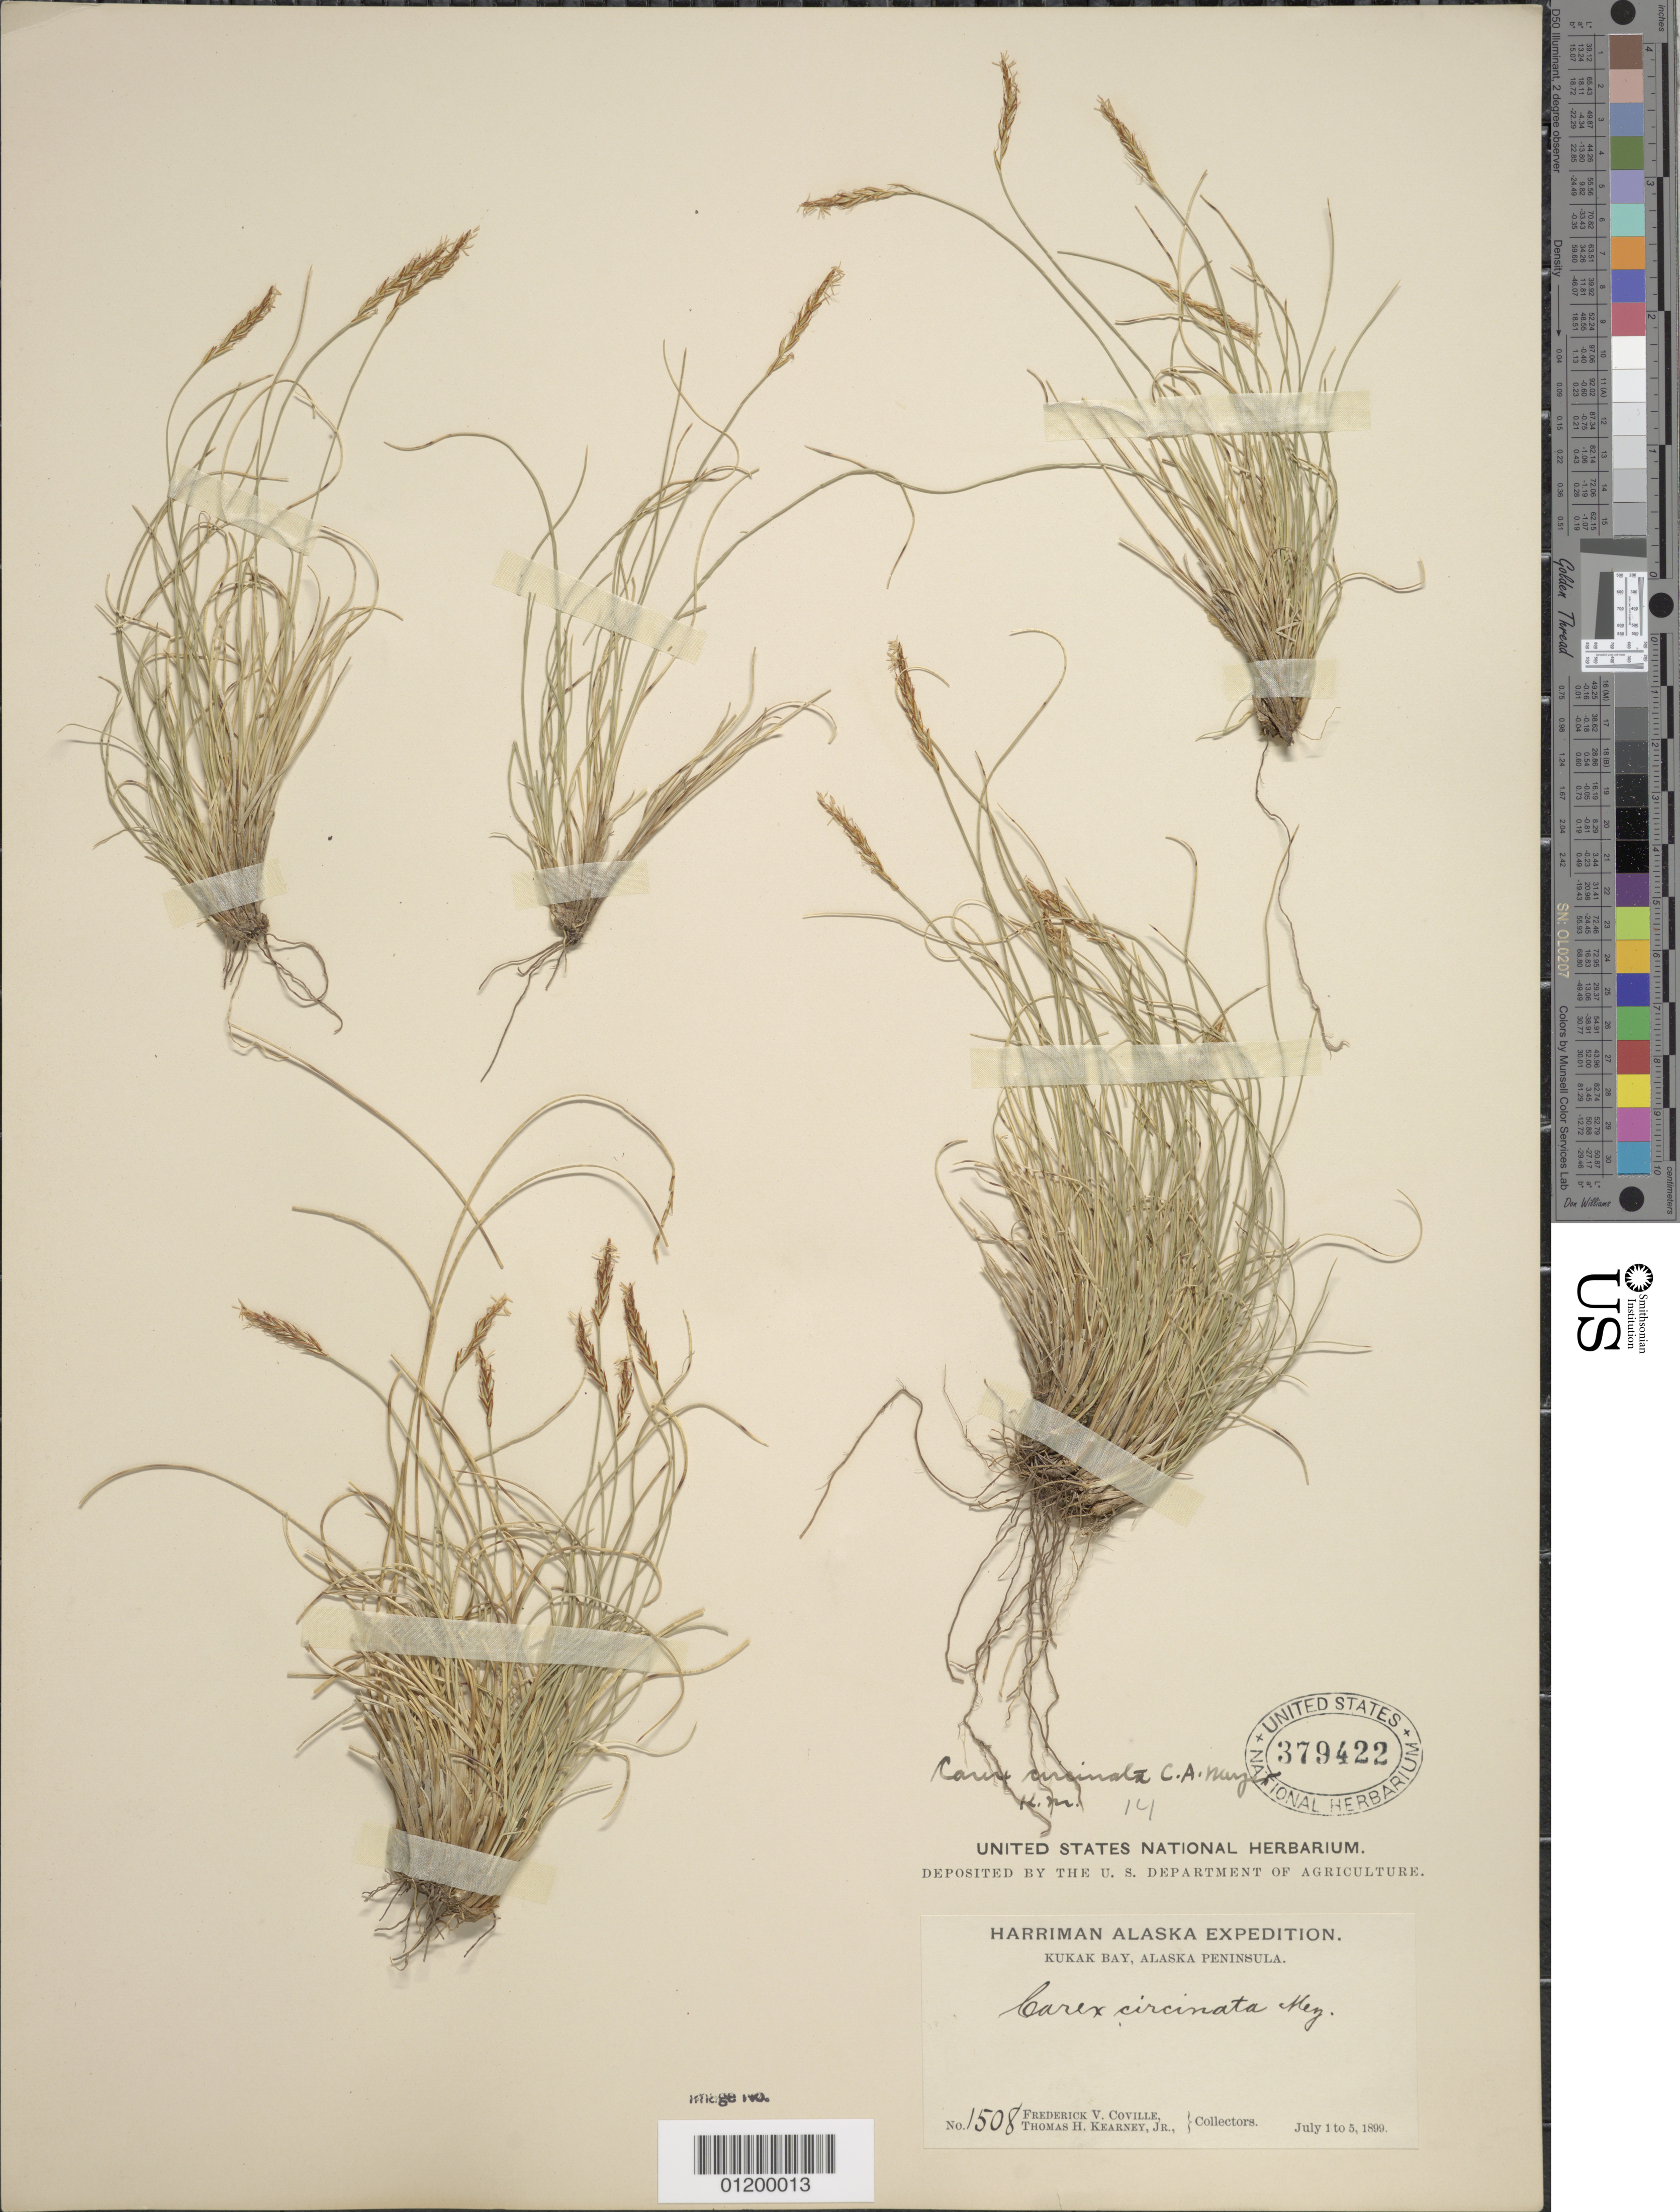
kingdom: Plantae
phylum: Tracheophyta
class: Liliopsida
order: Poales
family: Cyperaceae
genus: Carex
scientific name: Carex circinata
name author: C.A. Mey.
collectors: F. V. Coville & F. Funston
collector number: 1508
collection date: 1899-07-01/1899-07-05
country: United States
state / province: Alaska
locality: Kukak Bay, Alaska Peninsula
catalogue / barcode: US 379422